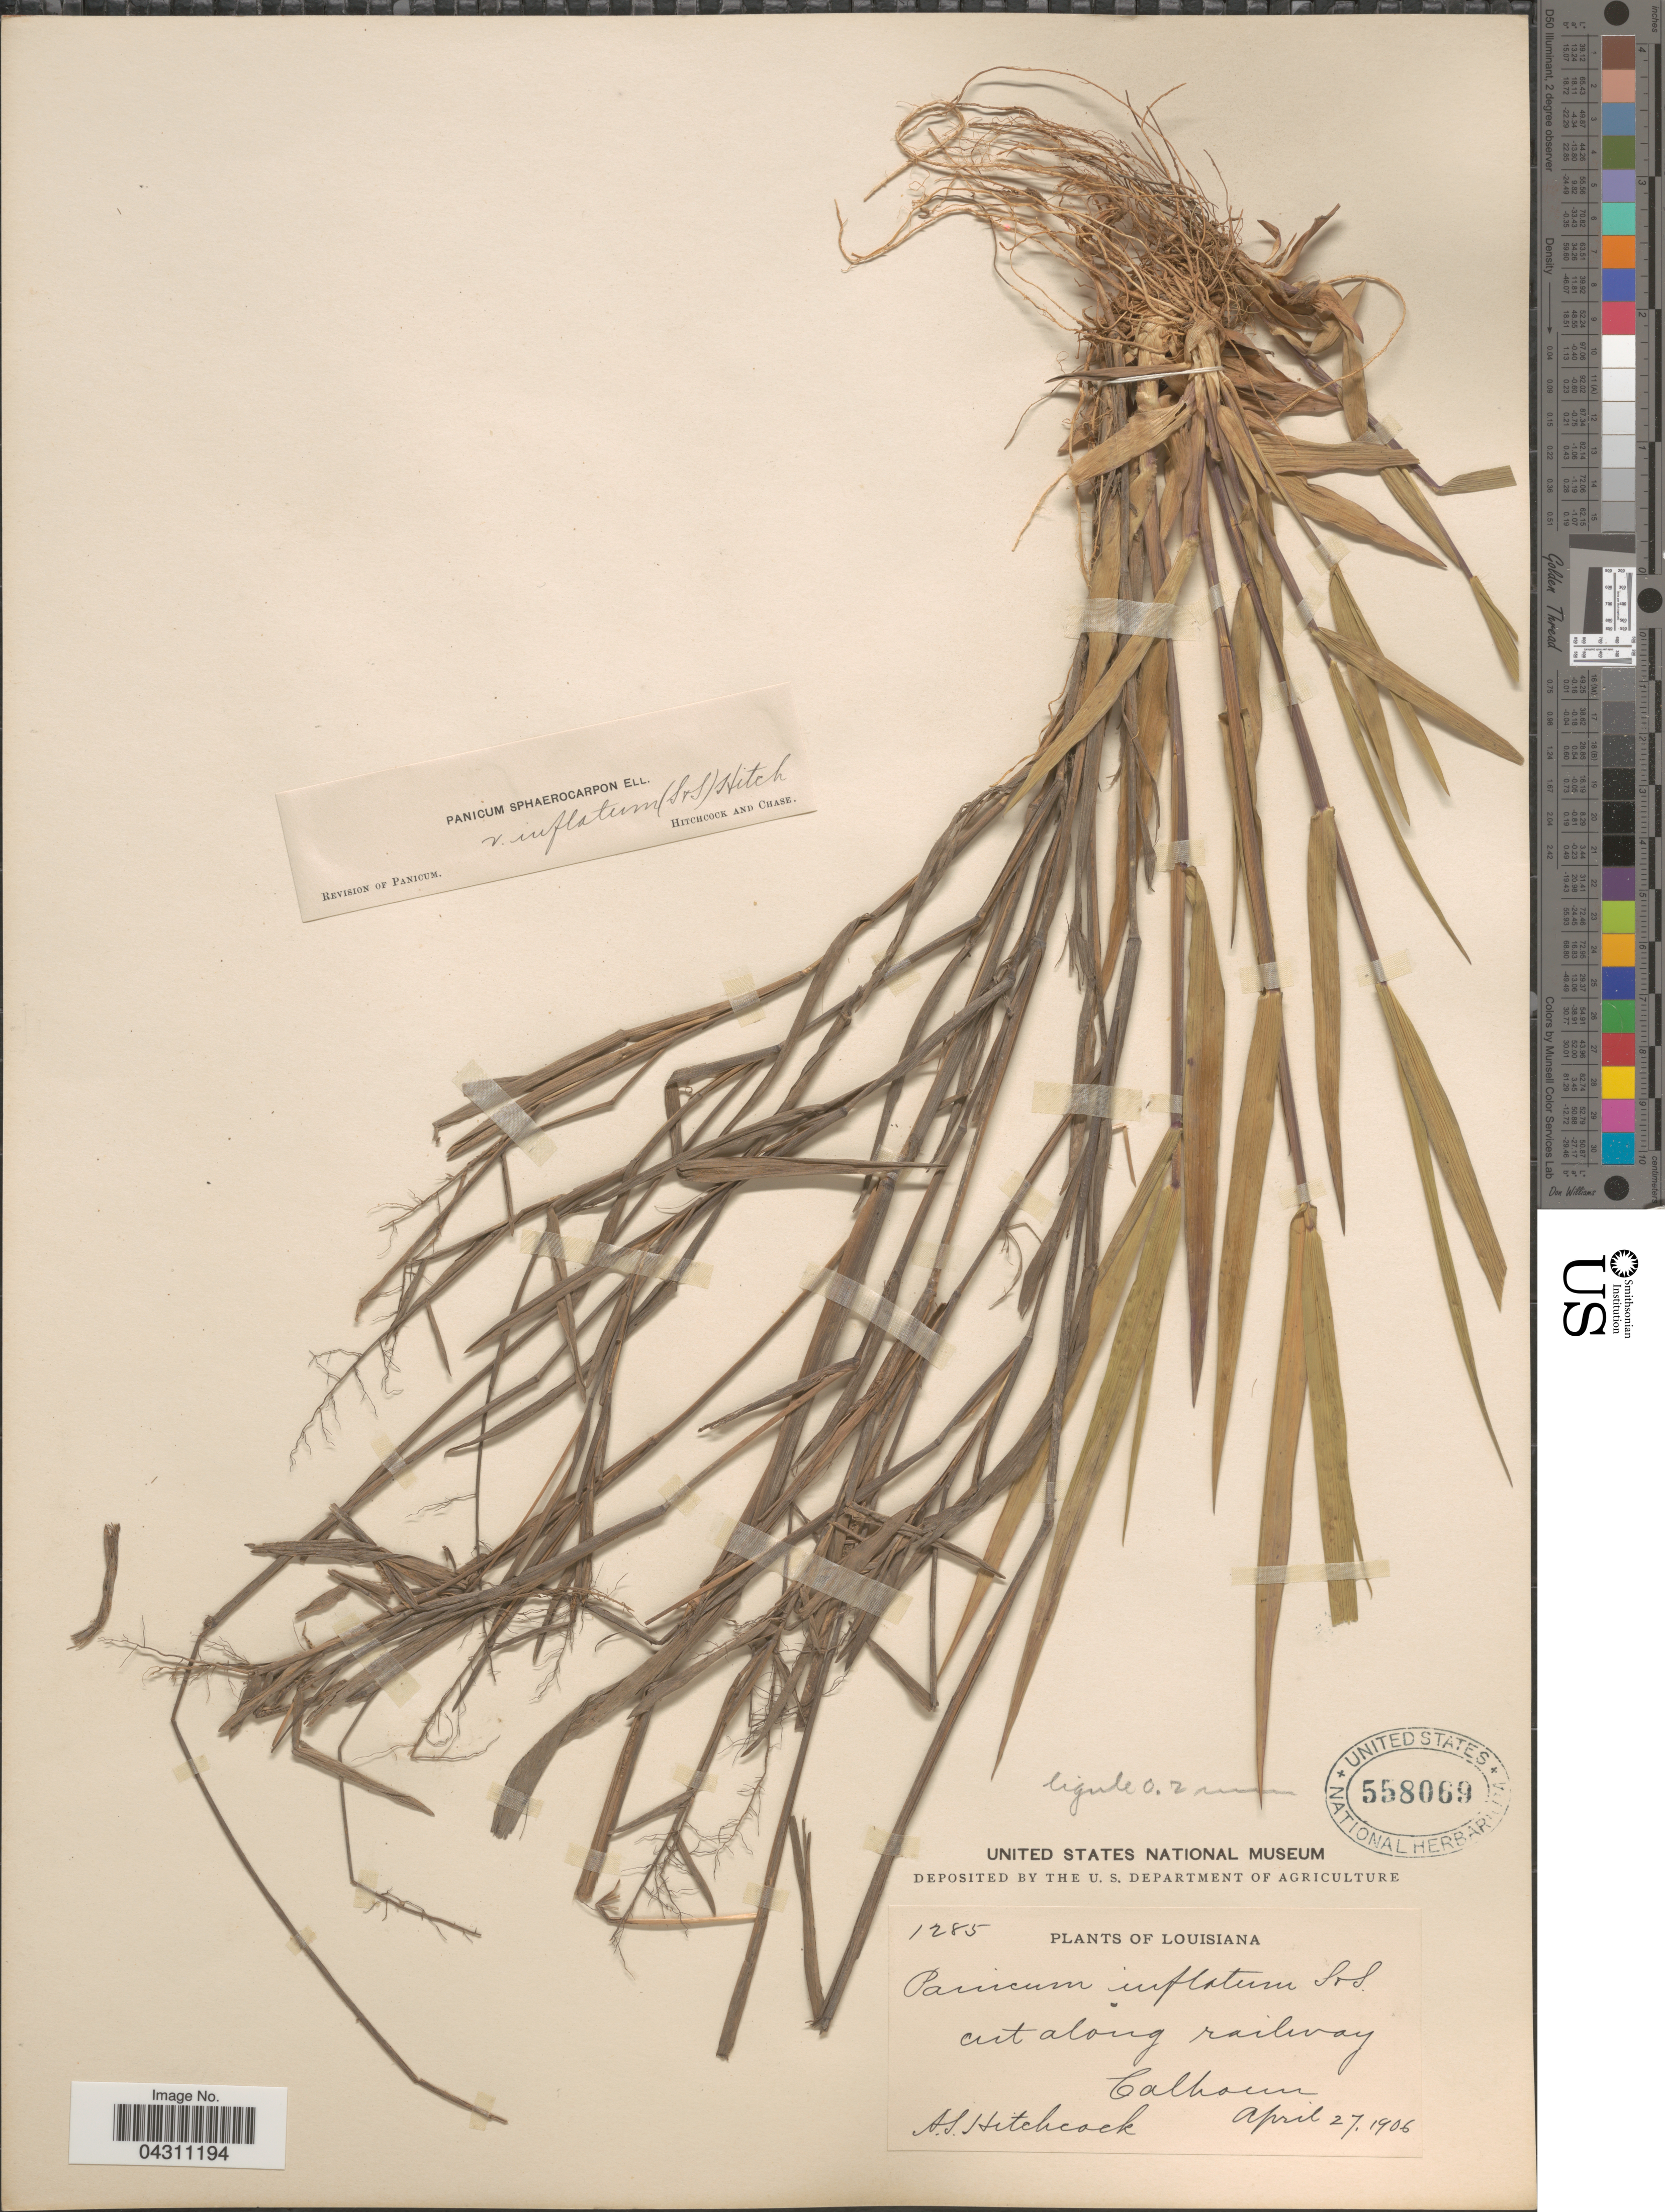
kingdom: Plantae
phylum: Tracheophyta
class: Liliopsida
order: Poales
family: Poaceae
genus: Dichanthelium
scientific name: Dichanthelium sphaerocarpon var. sphaerocarpon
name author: (Elliott) Gould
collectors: A. S. Hitchcock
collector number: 1285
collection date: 1906-04-27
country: United States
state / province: Louisiana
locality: Cut along railway. Calhoun.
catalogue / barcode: US 558069